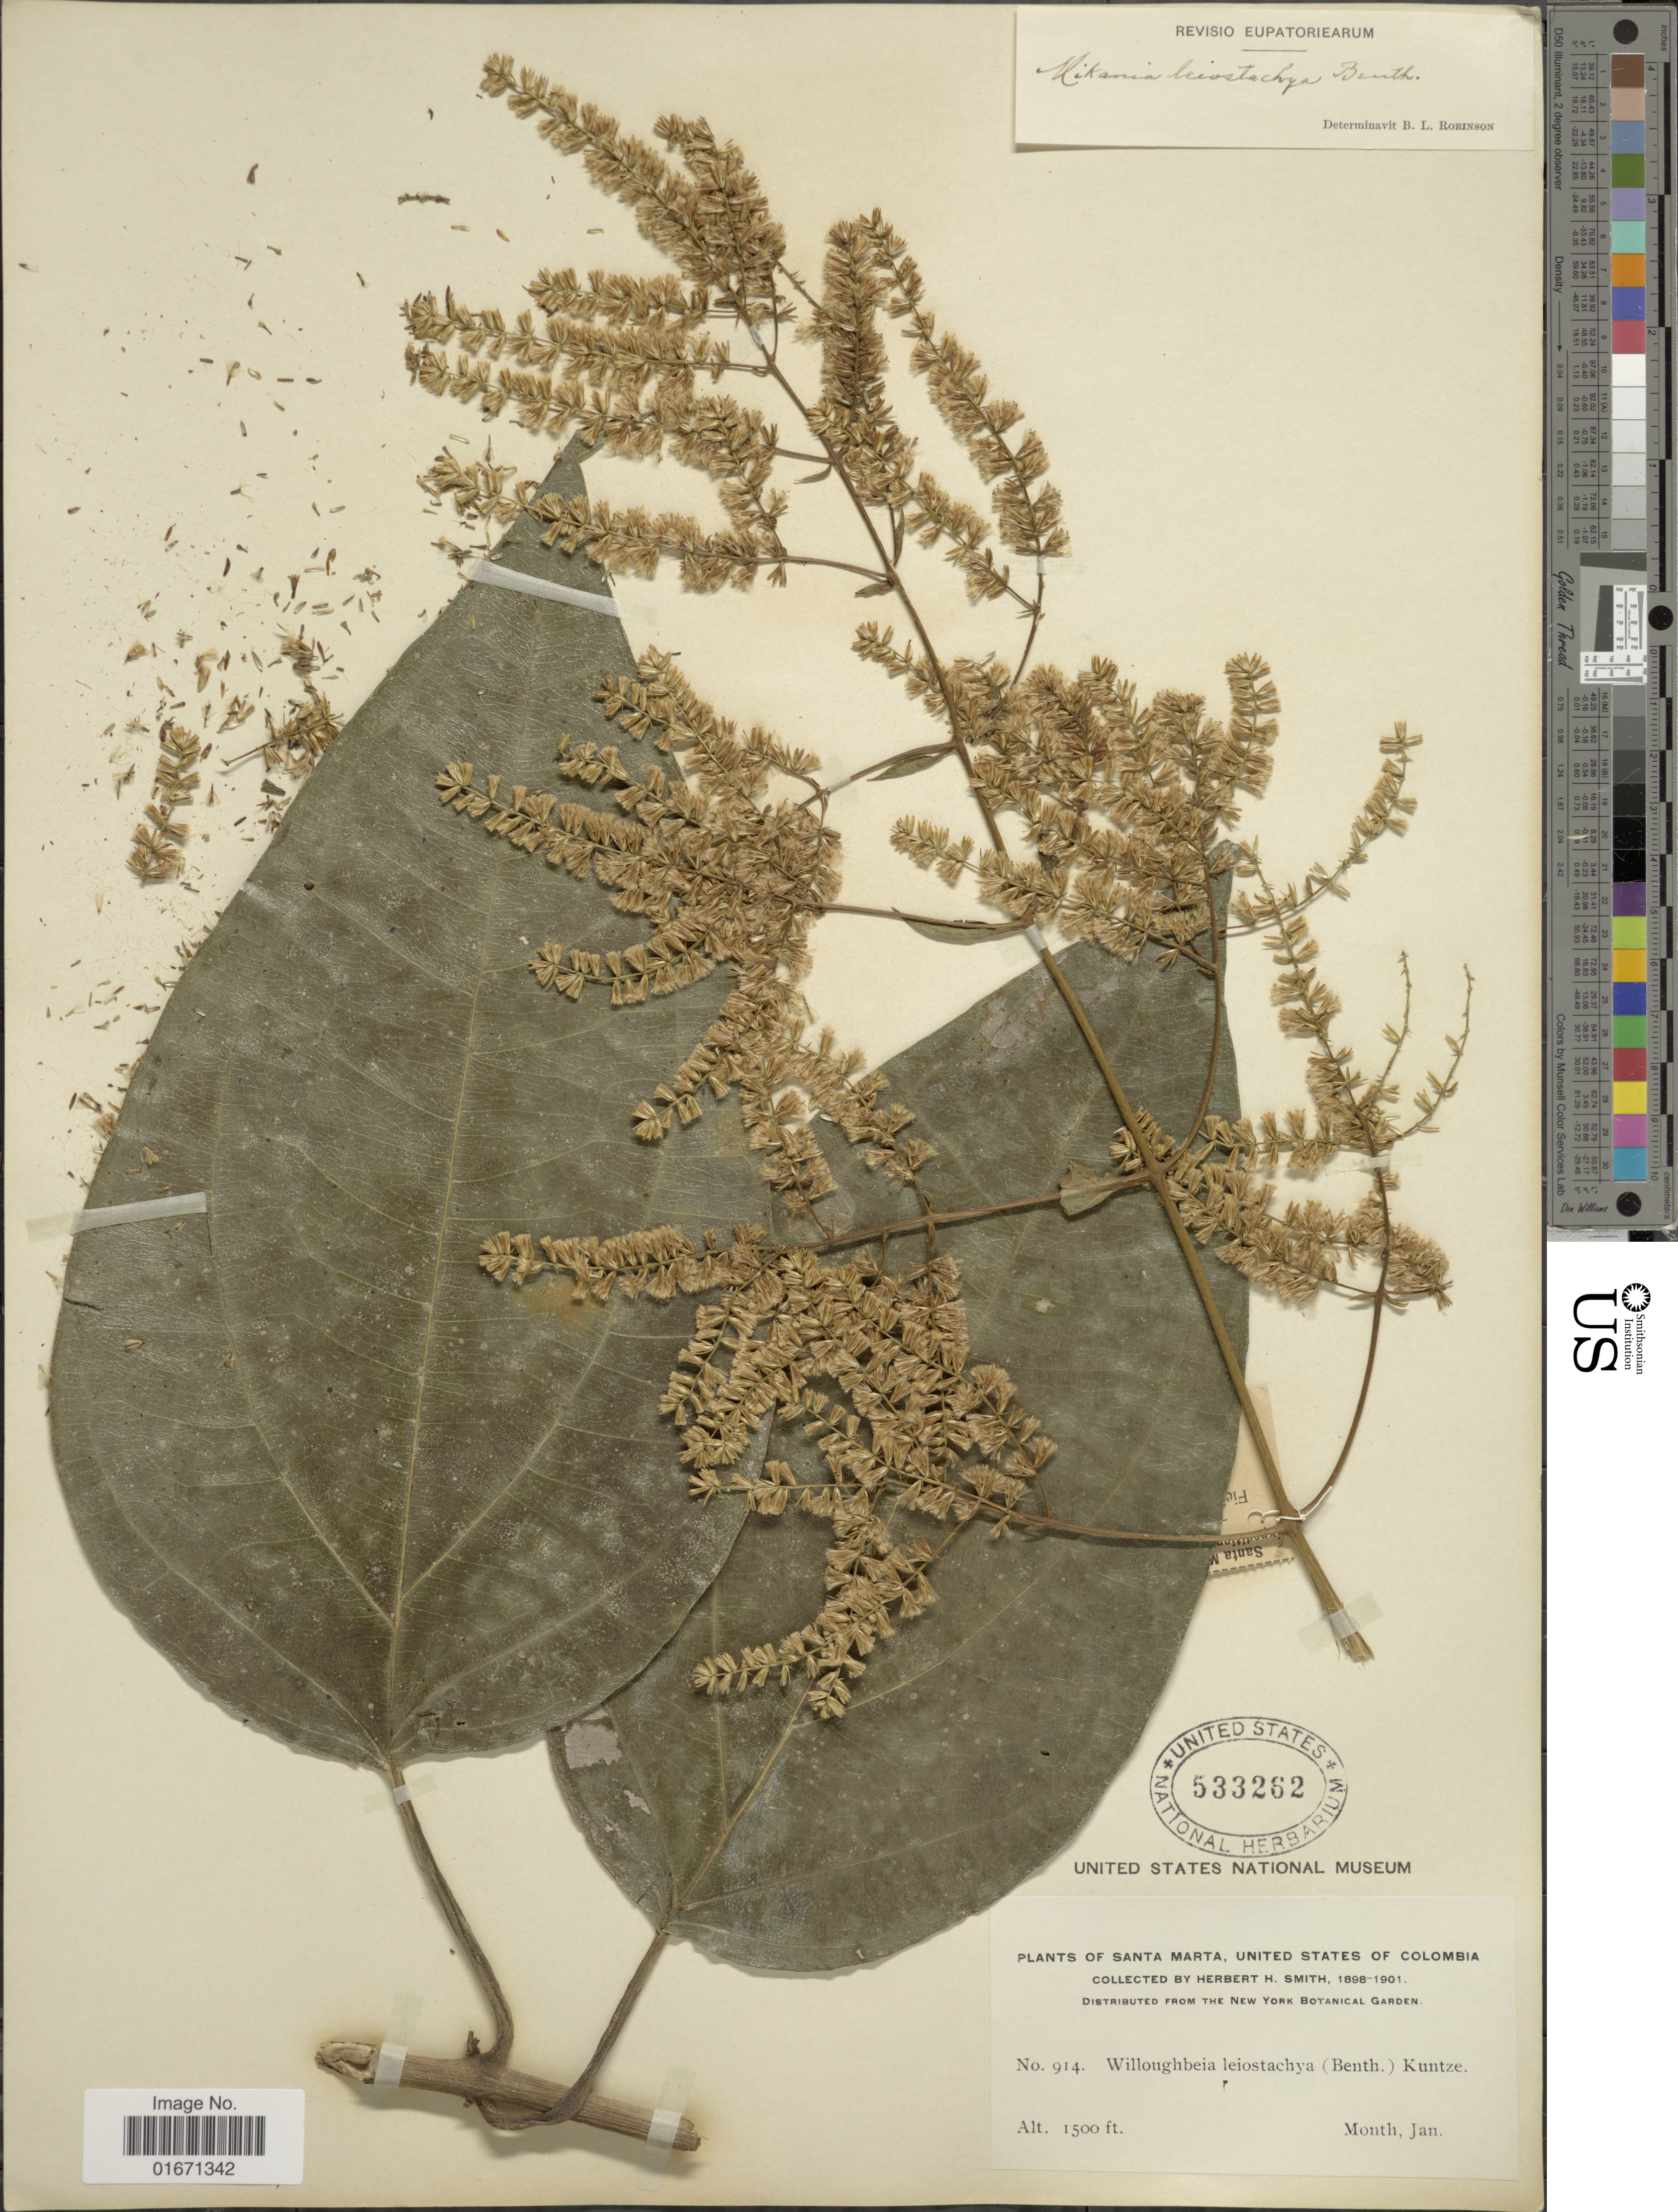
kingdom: Plantae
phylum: Tracheophyta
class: Magnoliopsida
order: Asterales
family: Asteraceae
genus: Mikania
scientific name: Mikania leiostachya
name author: Benth.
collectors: Herbert H. Smith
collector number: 914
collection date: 1898-01/1901-01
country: Colombia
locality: Santa Marta, United States of Colombia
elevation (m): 457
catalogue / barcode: US 533262